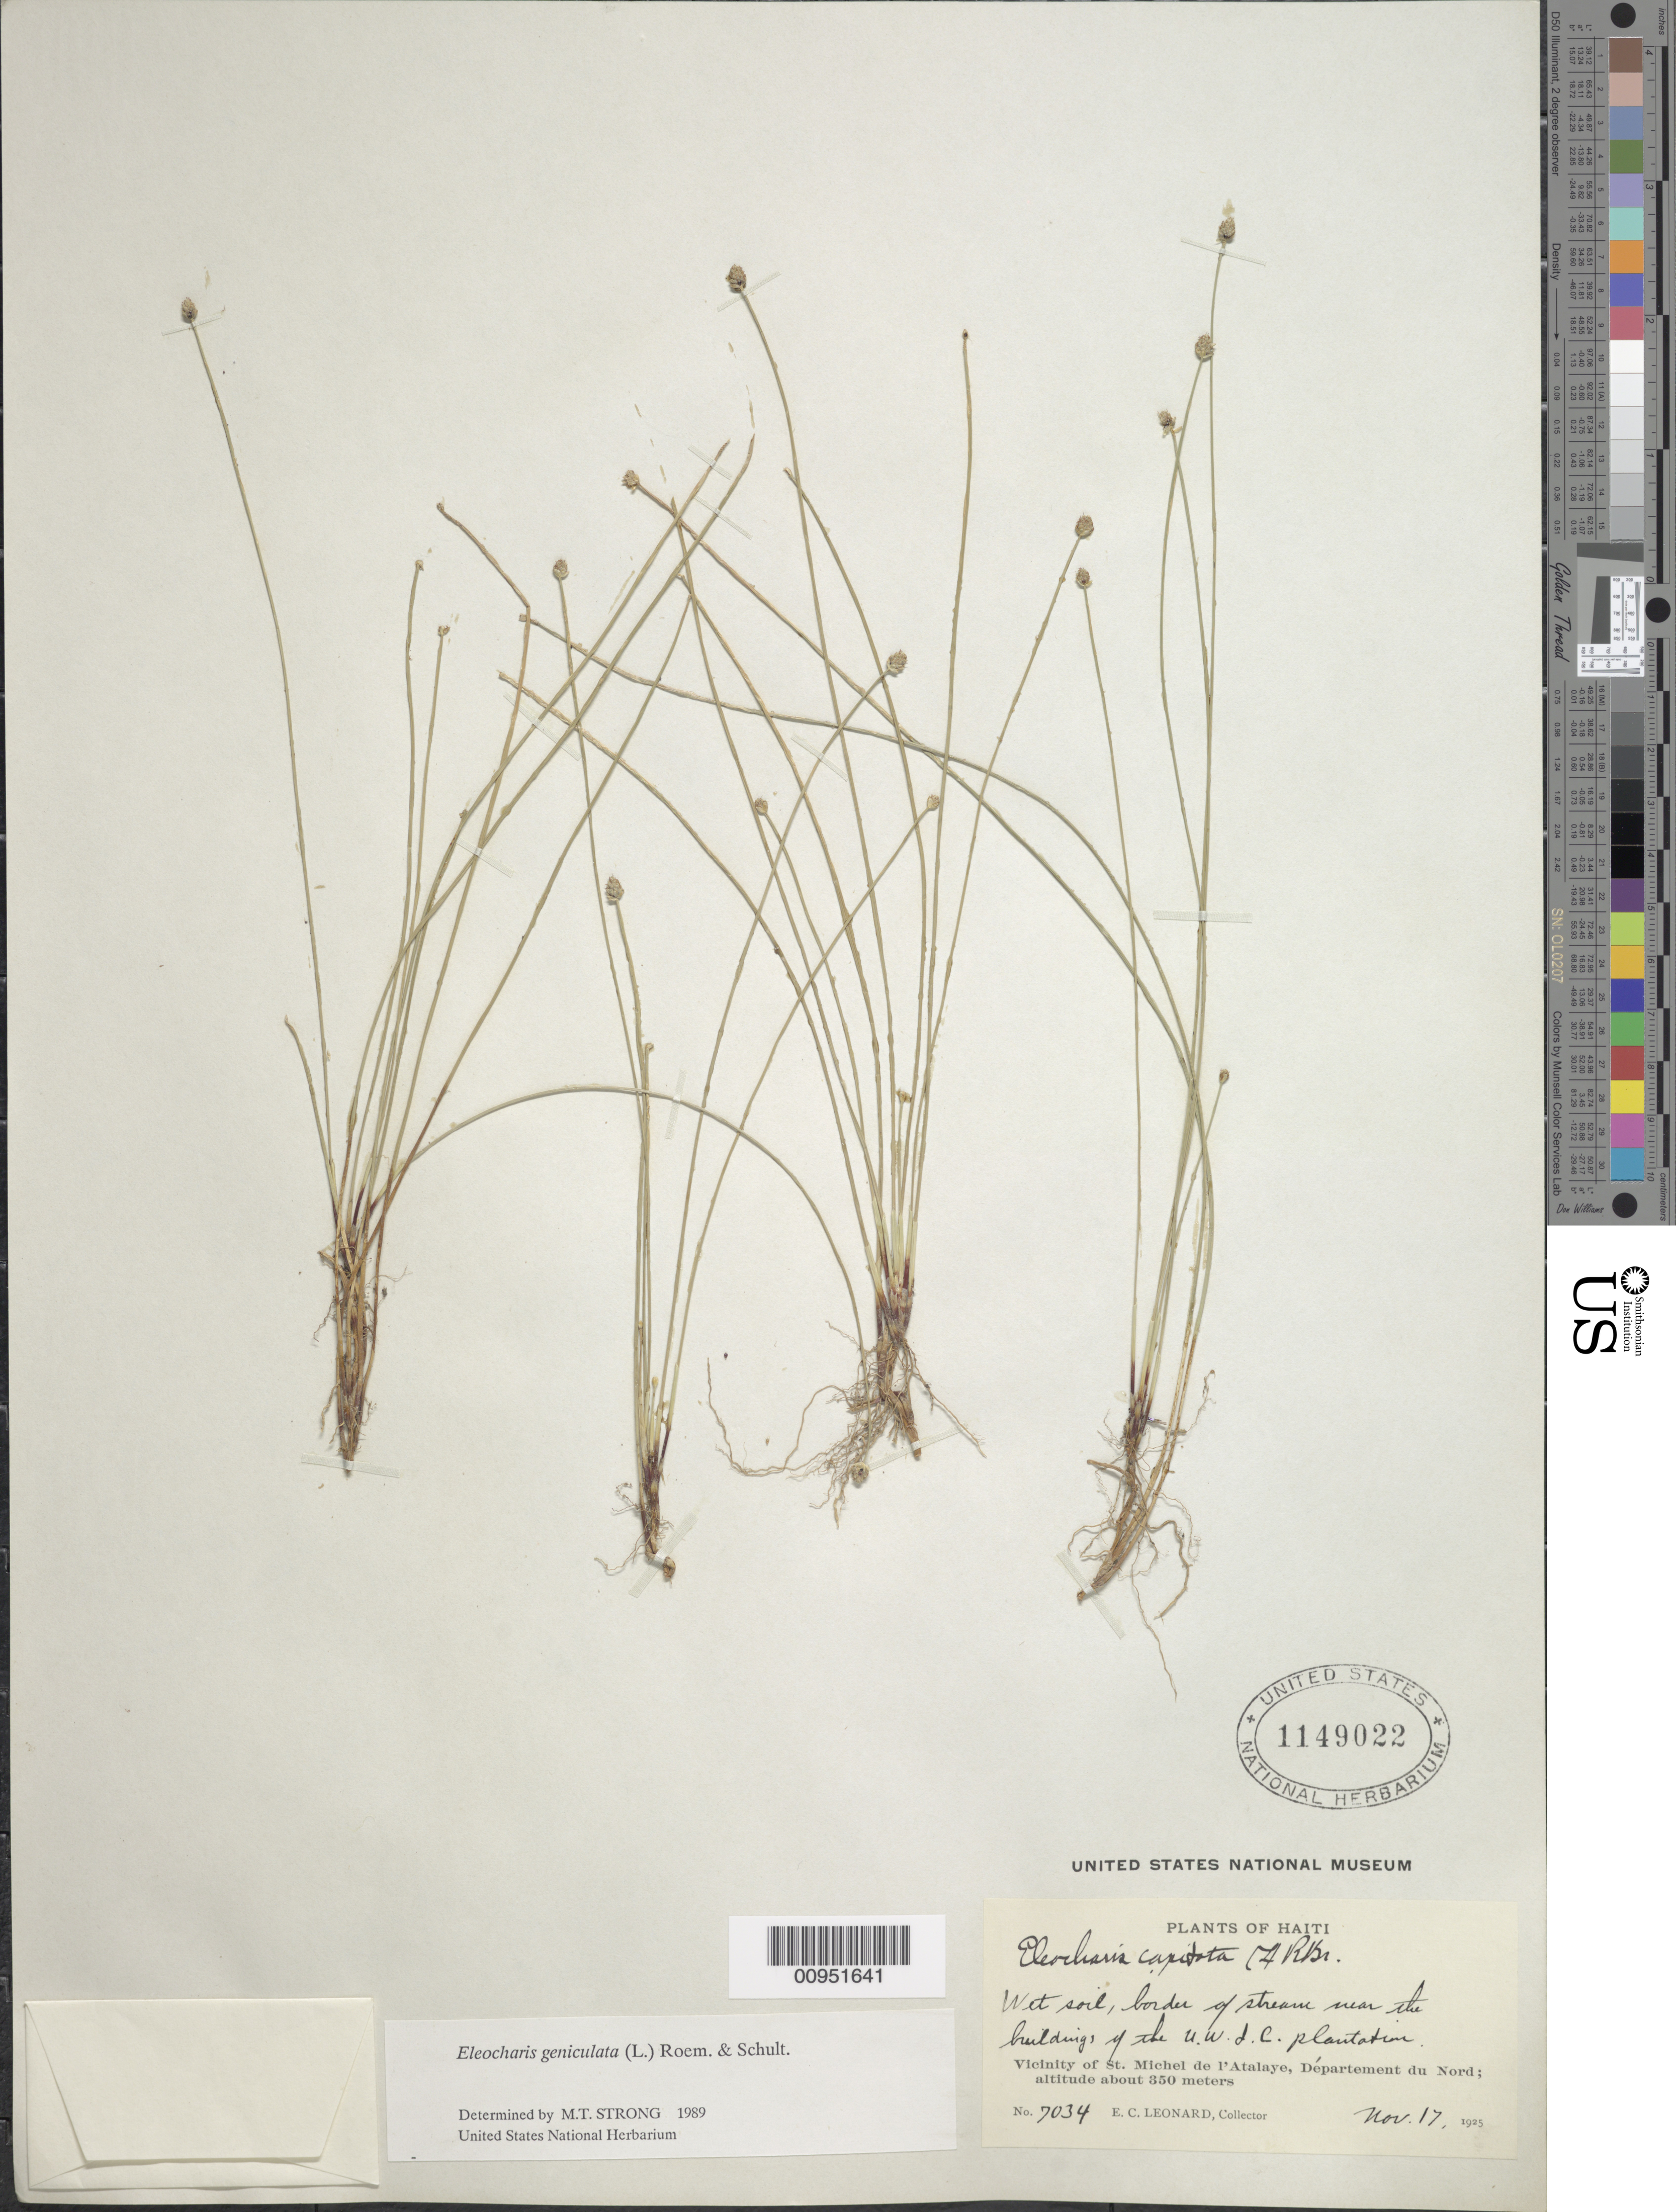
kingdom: Plantae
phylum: Tracheophyta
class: Liliopsida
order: Poales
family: Cyperaceae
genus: Eleocharis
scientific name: Eleocharis geniculata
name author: (L.) Roem. & Schult.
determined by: Strong, M. T., (US), Smithsonian Institution - National Museum of Natural History (UNITED STATES)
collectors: E. C. Leonard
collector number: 7034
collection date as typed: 17 Nov 1925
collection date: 1925-11-17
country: Haiti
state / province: Nord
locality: Vicinity of St. Michel de l'Atalaye, stream near the buildings of the UWIC Plantation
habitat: Wet soil, border of stream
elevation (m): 350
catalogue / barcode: US 1149022